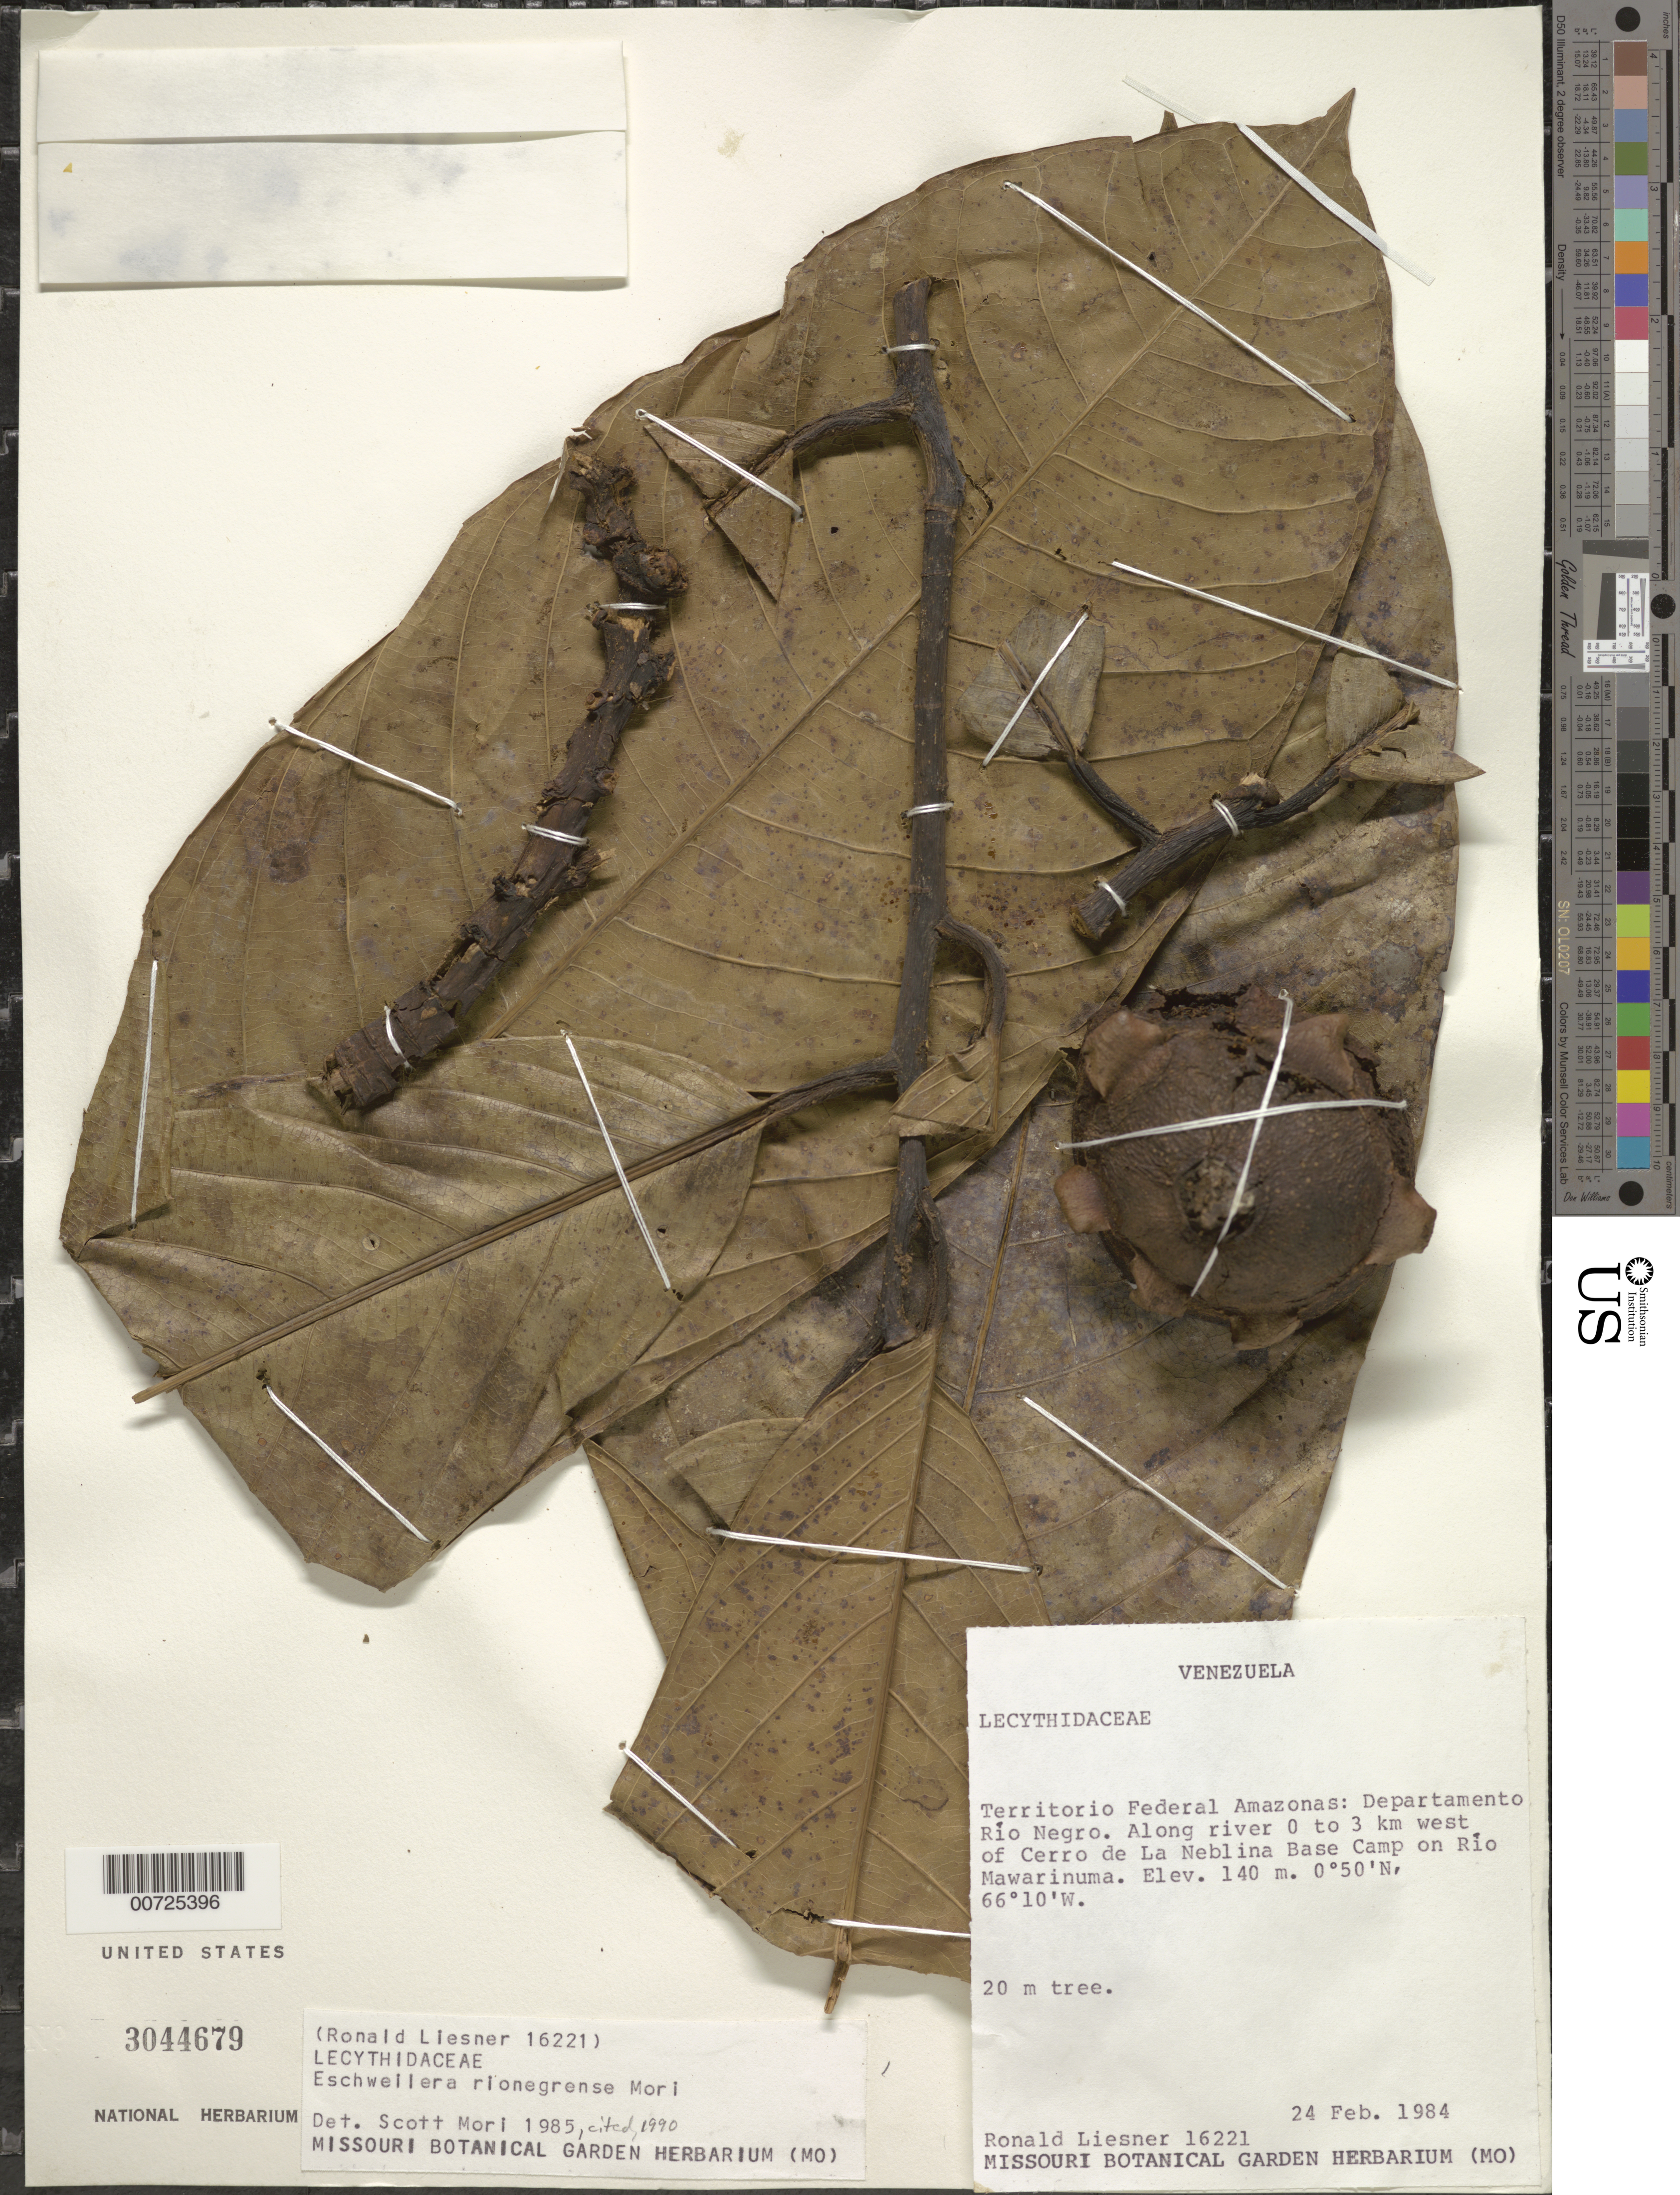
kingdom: Plantae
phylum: Tracheophyta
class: Magnoliopsida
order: Ericales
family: Lecythidaceae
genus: Eschweilera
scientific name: Eschweilera rionegrense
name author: S.A. Mori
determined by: Mori, Scott A.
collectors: R. L. Liesner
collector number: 16221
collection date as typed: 24-Feb-84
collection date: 1984-02-24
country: Venezuela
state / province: Amazonas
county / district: Río Negro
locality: Río Mawarinuma, 0-3 km W of Cerro de La Neblina Base Camp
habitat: Along river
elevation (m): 140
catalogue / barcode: US 3044679